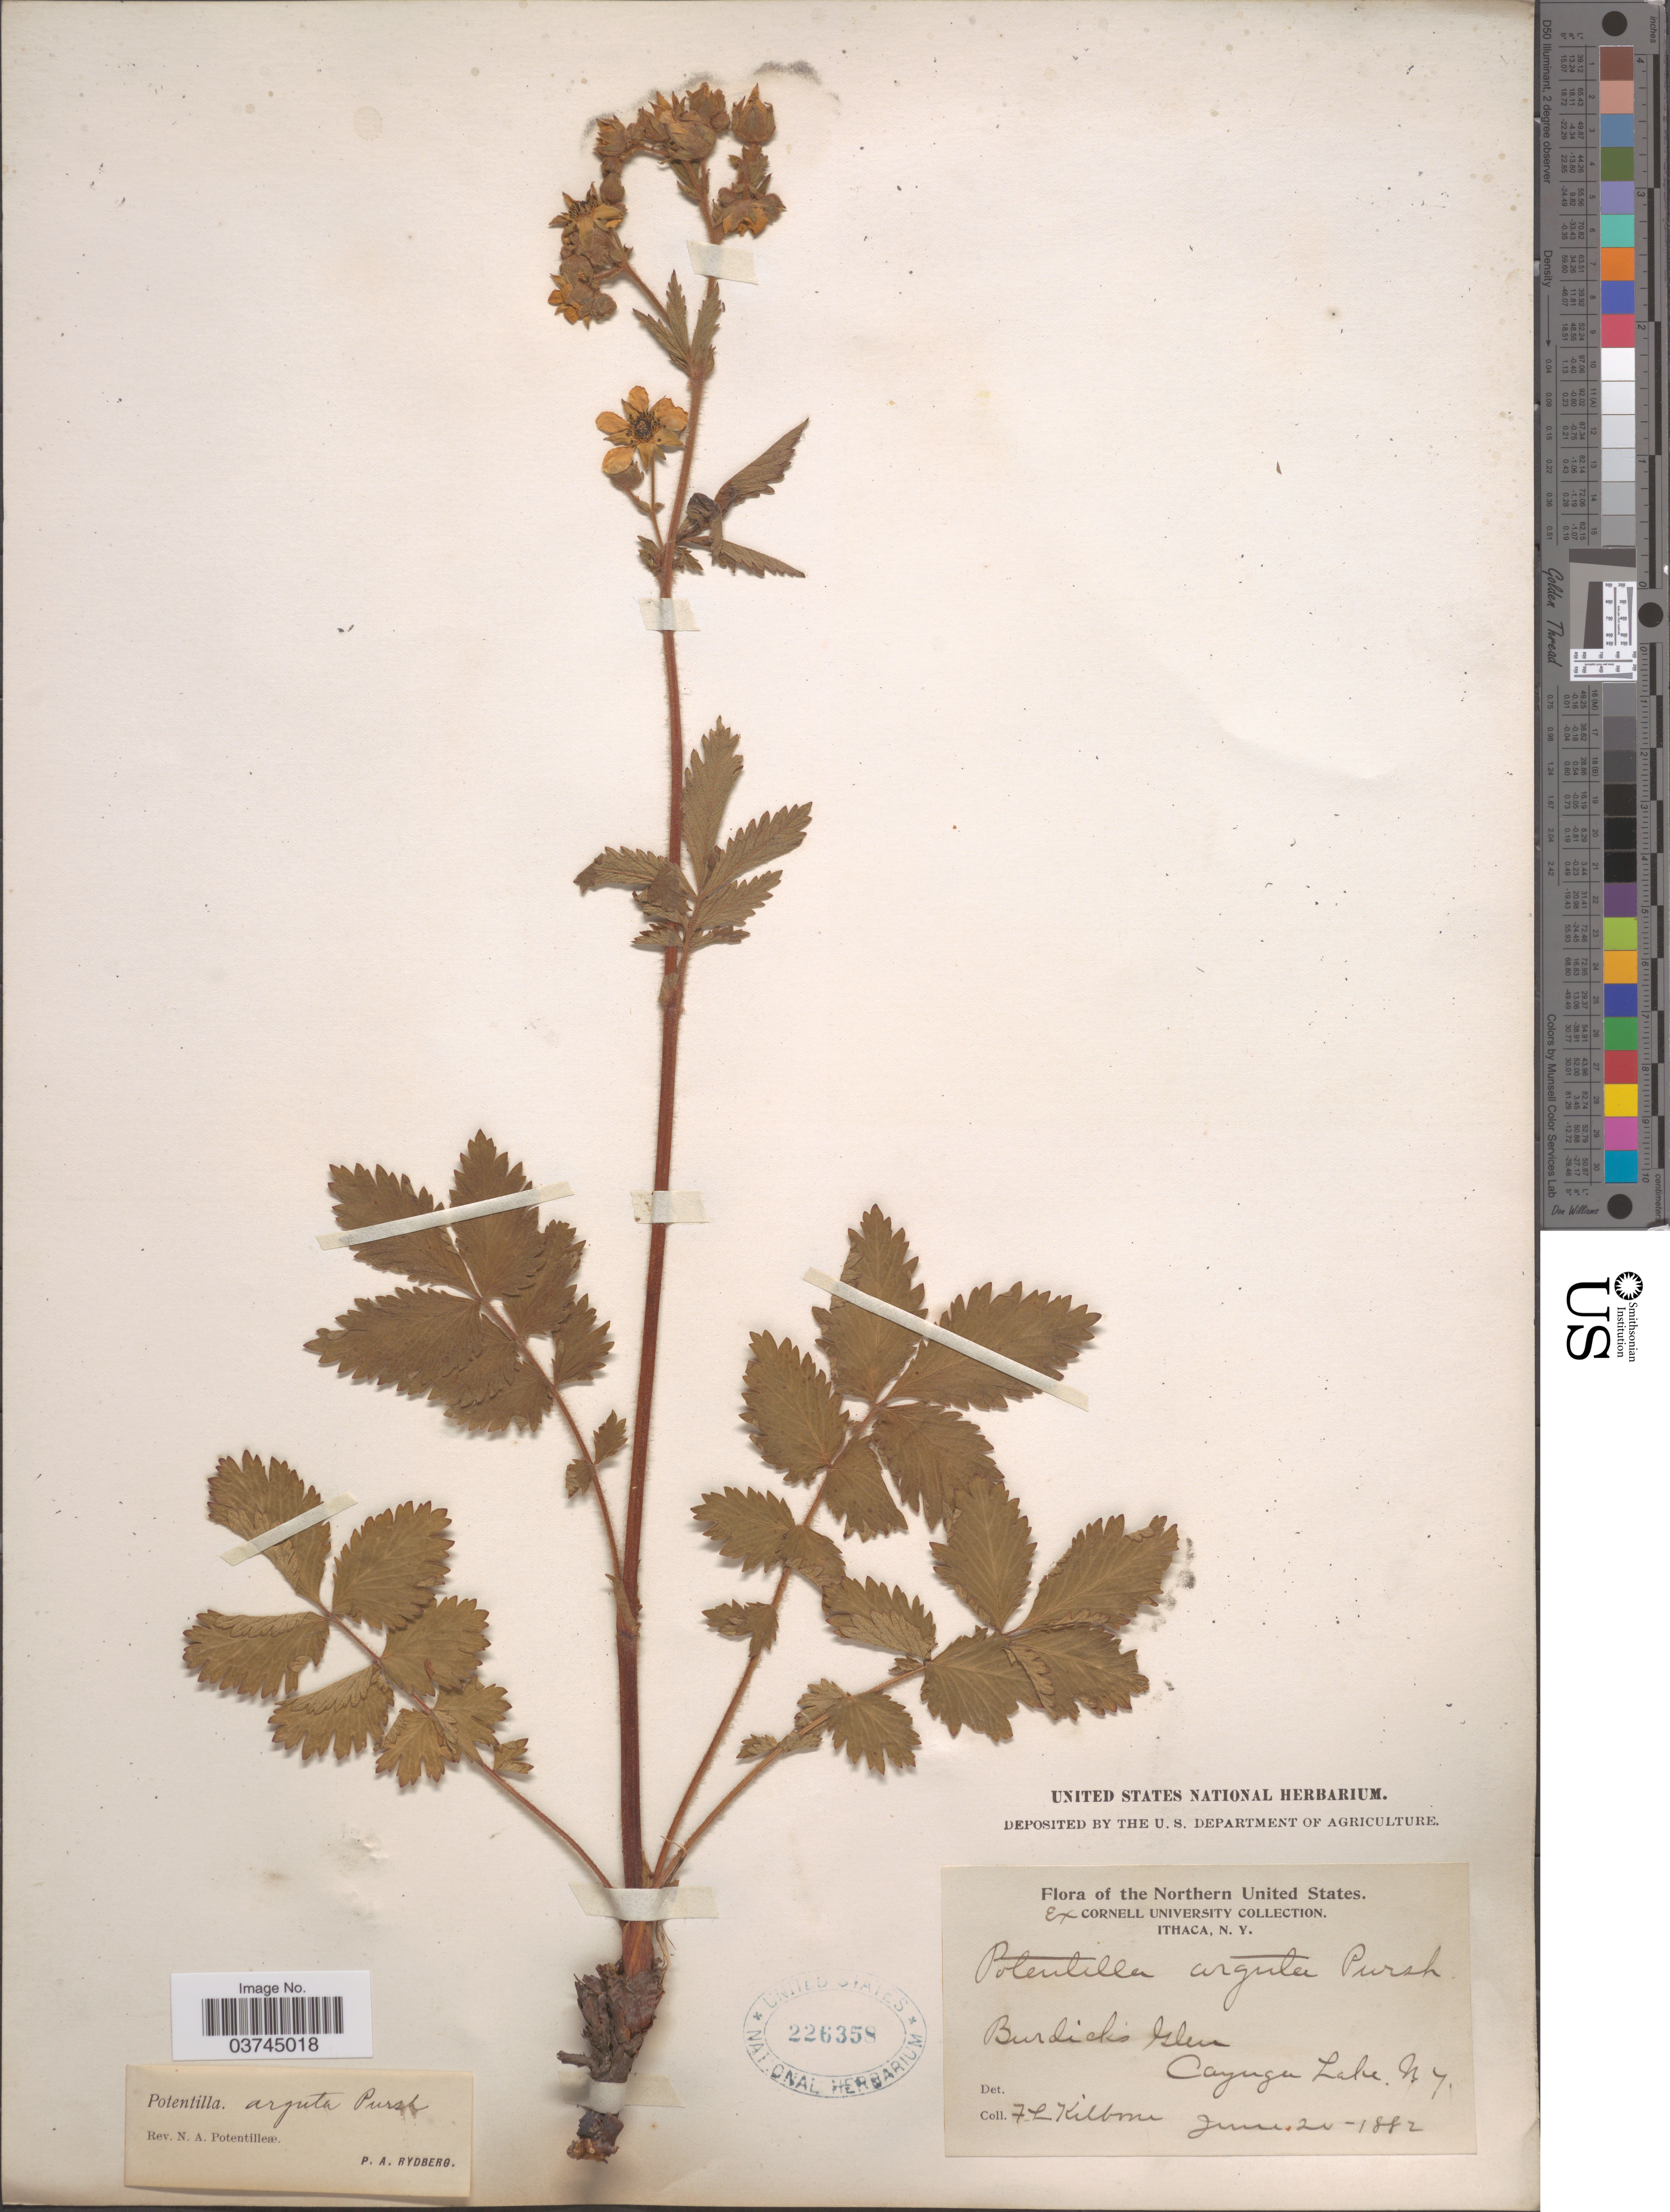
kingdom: Plantae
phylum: Tracheophyta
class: Magnoliopsida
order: Rosales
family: Rosaceae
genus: Drymocallis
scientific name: Drymocallis arguta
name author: (Pursh) Rydb.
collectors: F. L. Kilborne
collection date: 1882-06-20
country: United States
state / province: New York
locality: Northern United States. Burdicks Glen. Cayuga Lake.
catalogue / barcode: US 226358